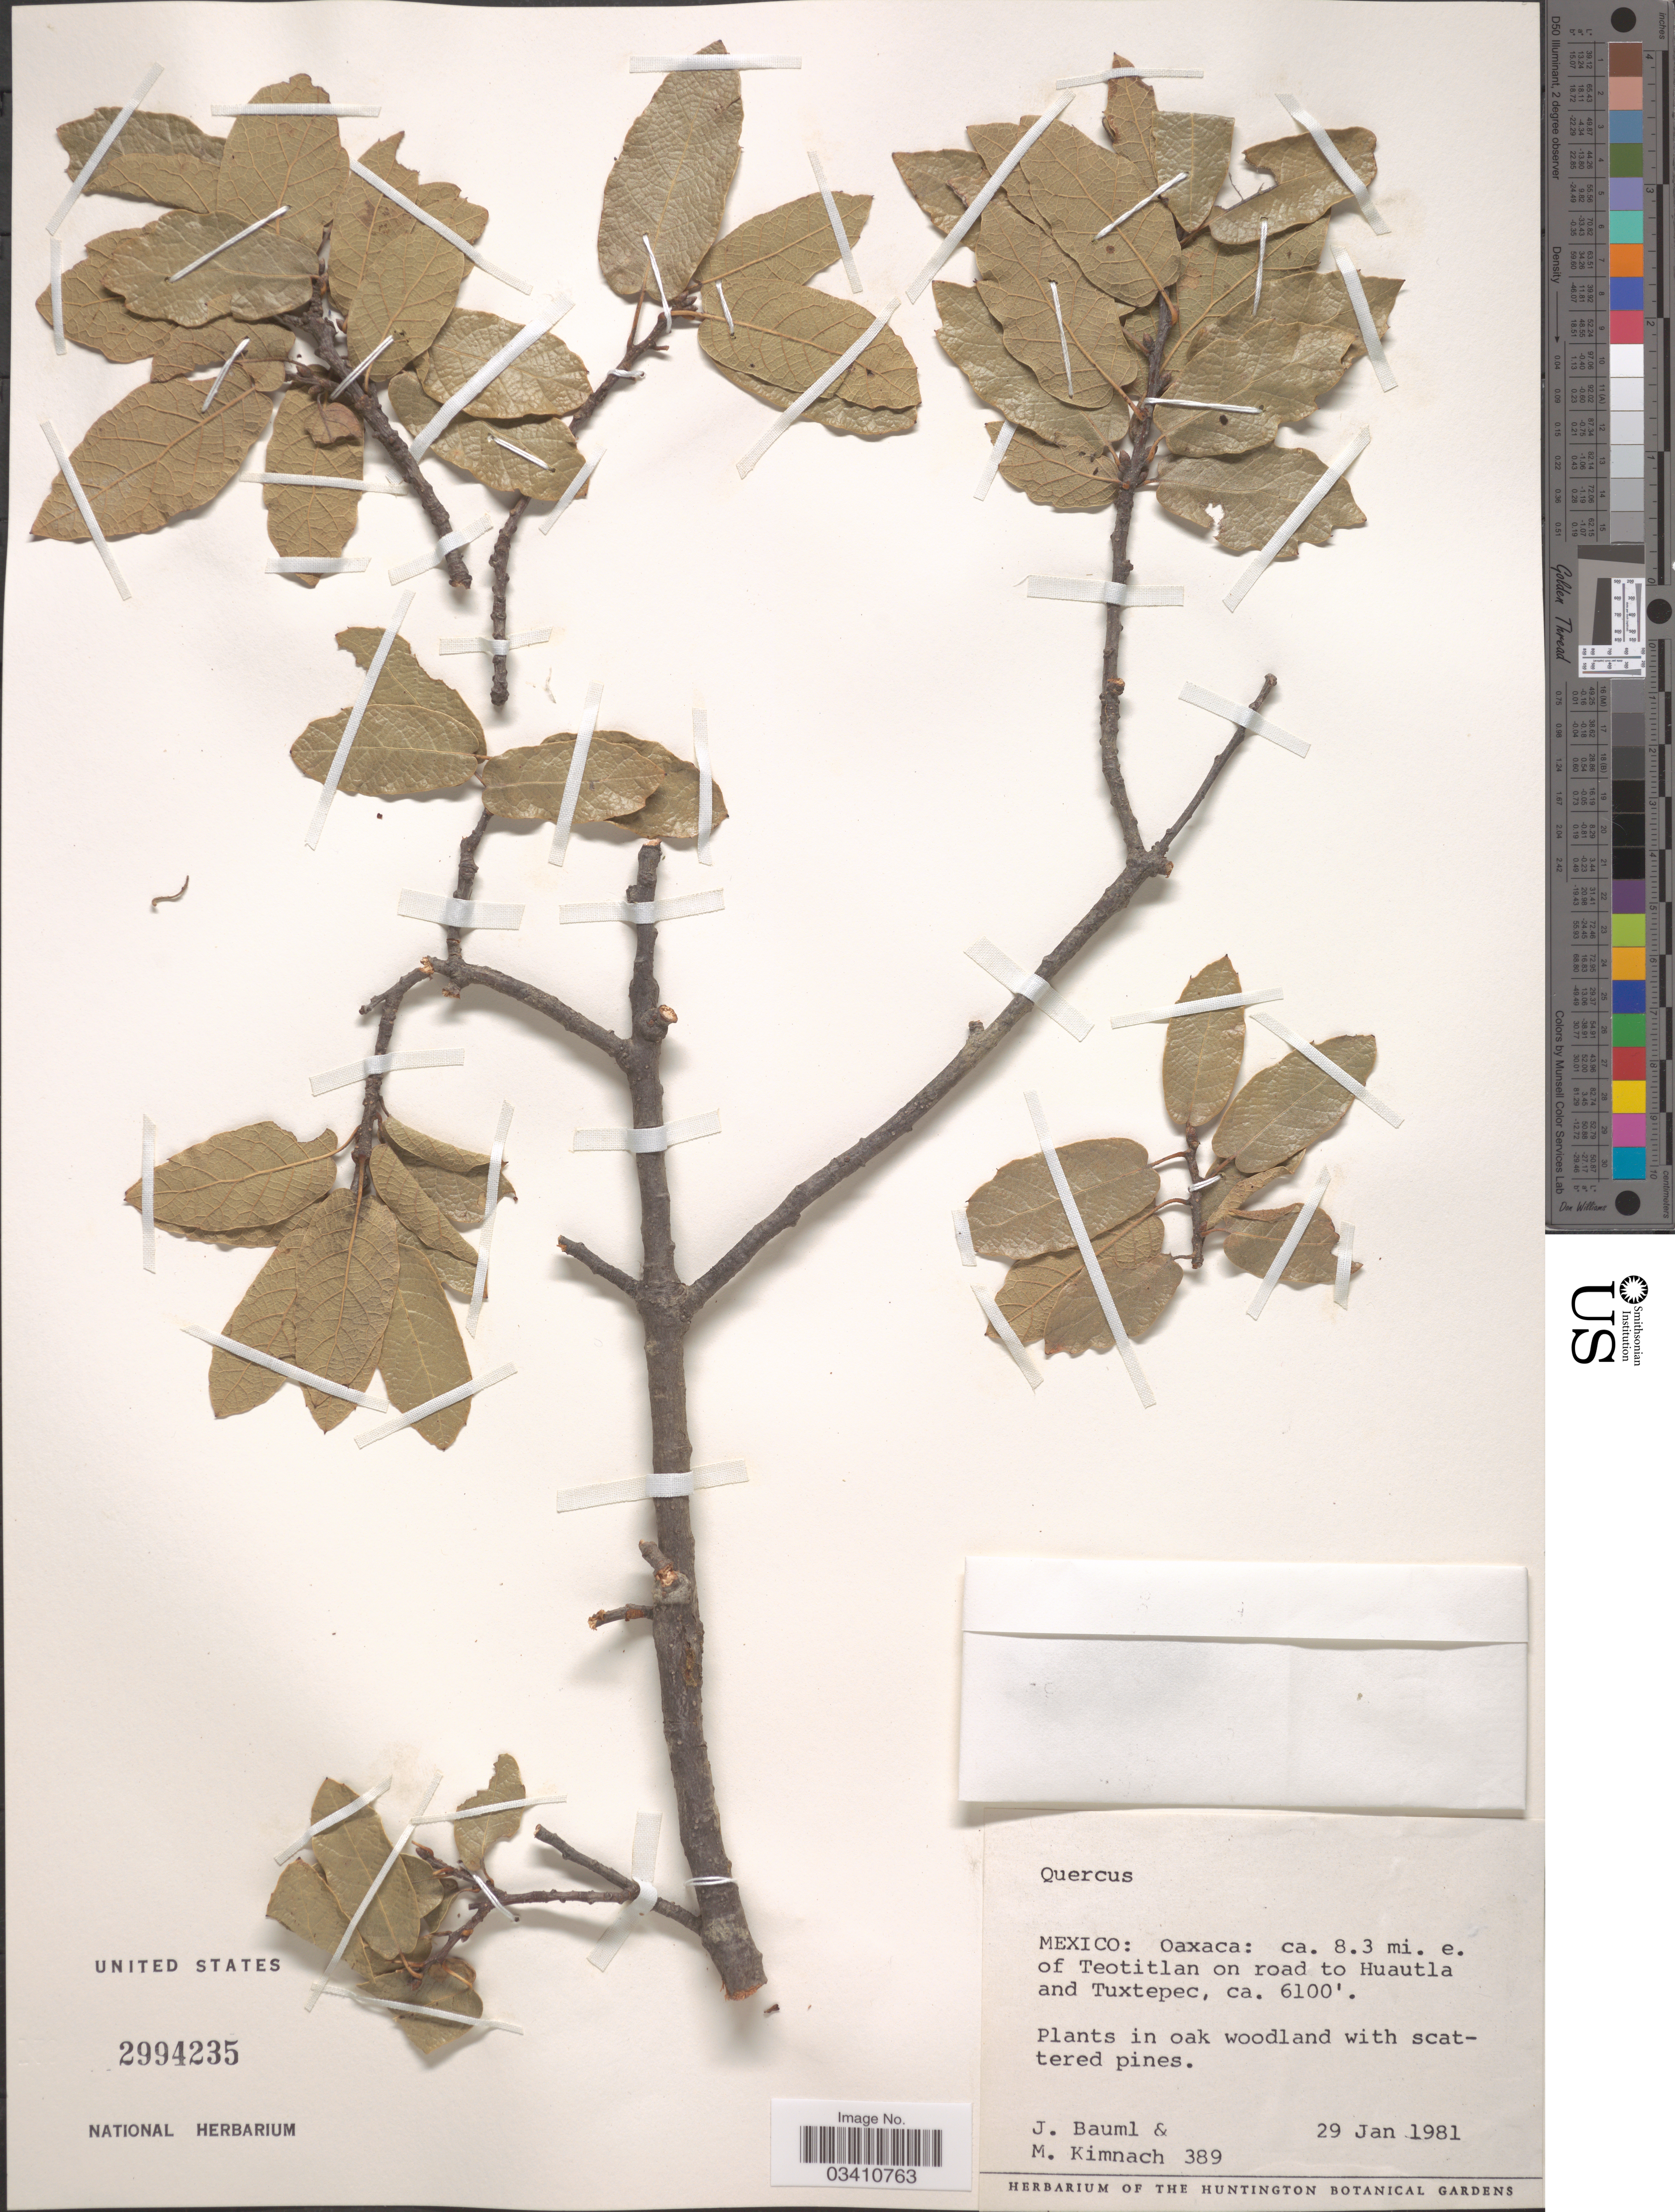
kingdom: Plantae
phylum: Tracheophyta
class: Magnoliopsida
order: Fagales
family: Fagaceae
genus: Quercus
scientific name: Quercus sp.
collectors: J. Bauml & M. W. Kimnach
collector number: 389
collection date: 1981-01-29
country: Mexico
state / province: Oaxaca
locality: Ca. 8.3 mi. e. of Teotitlan on road to Huautla and Tuxtepec.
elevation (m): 1859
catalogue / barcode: US 2994235